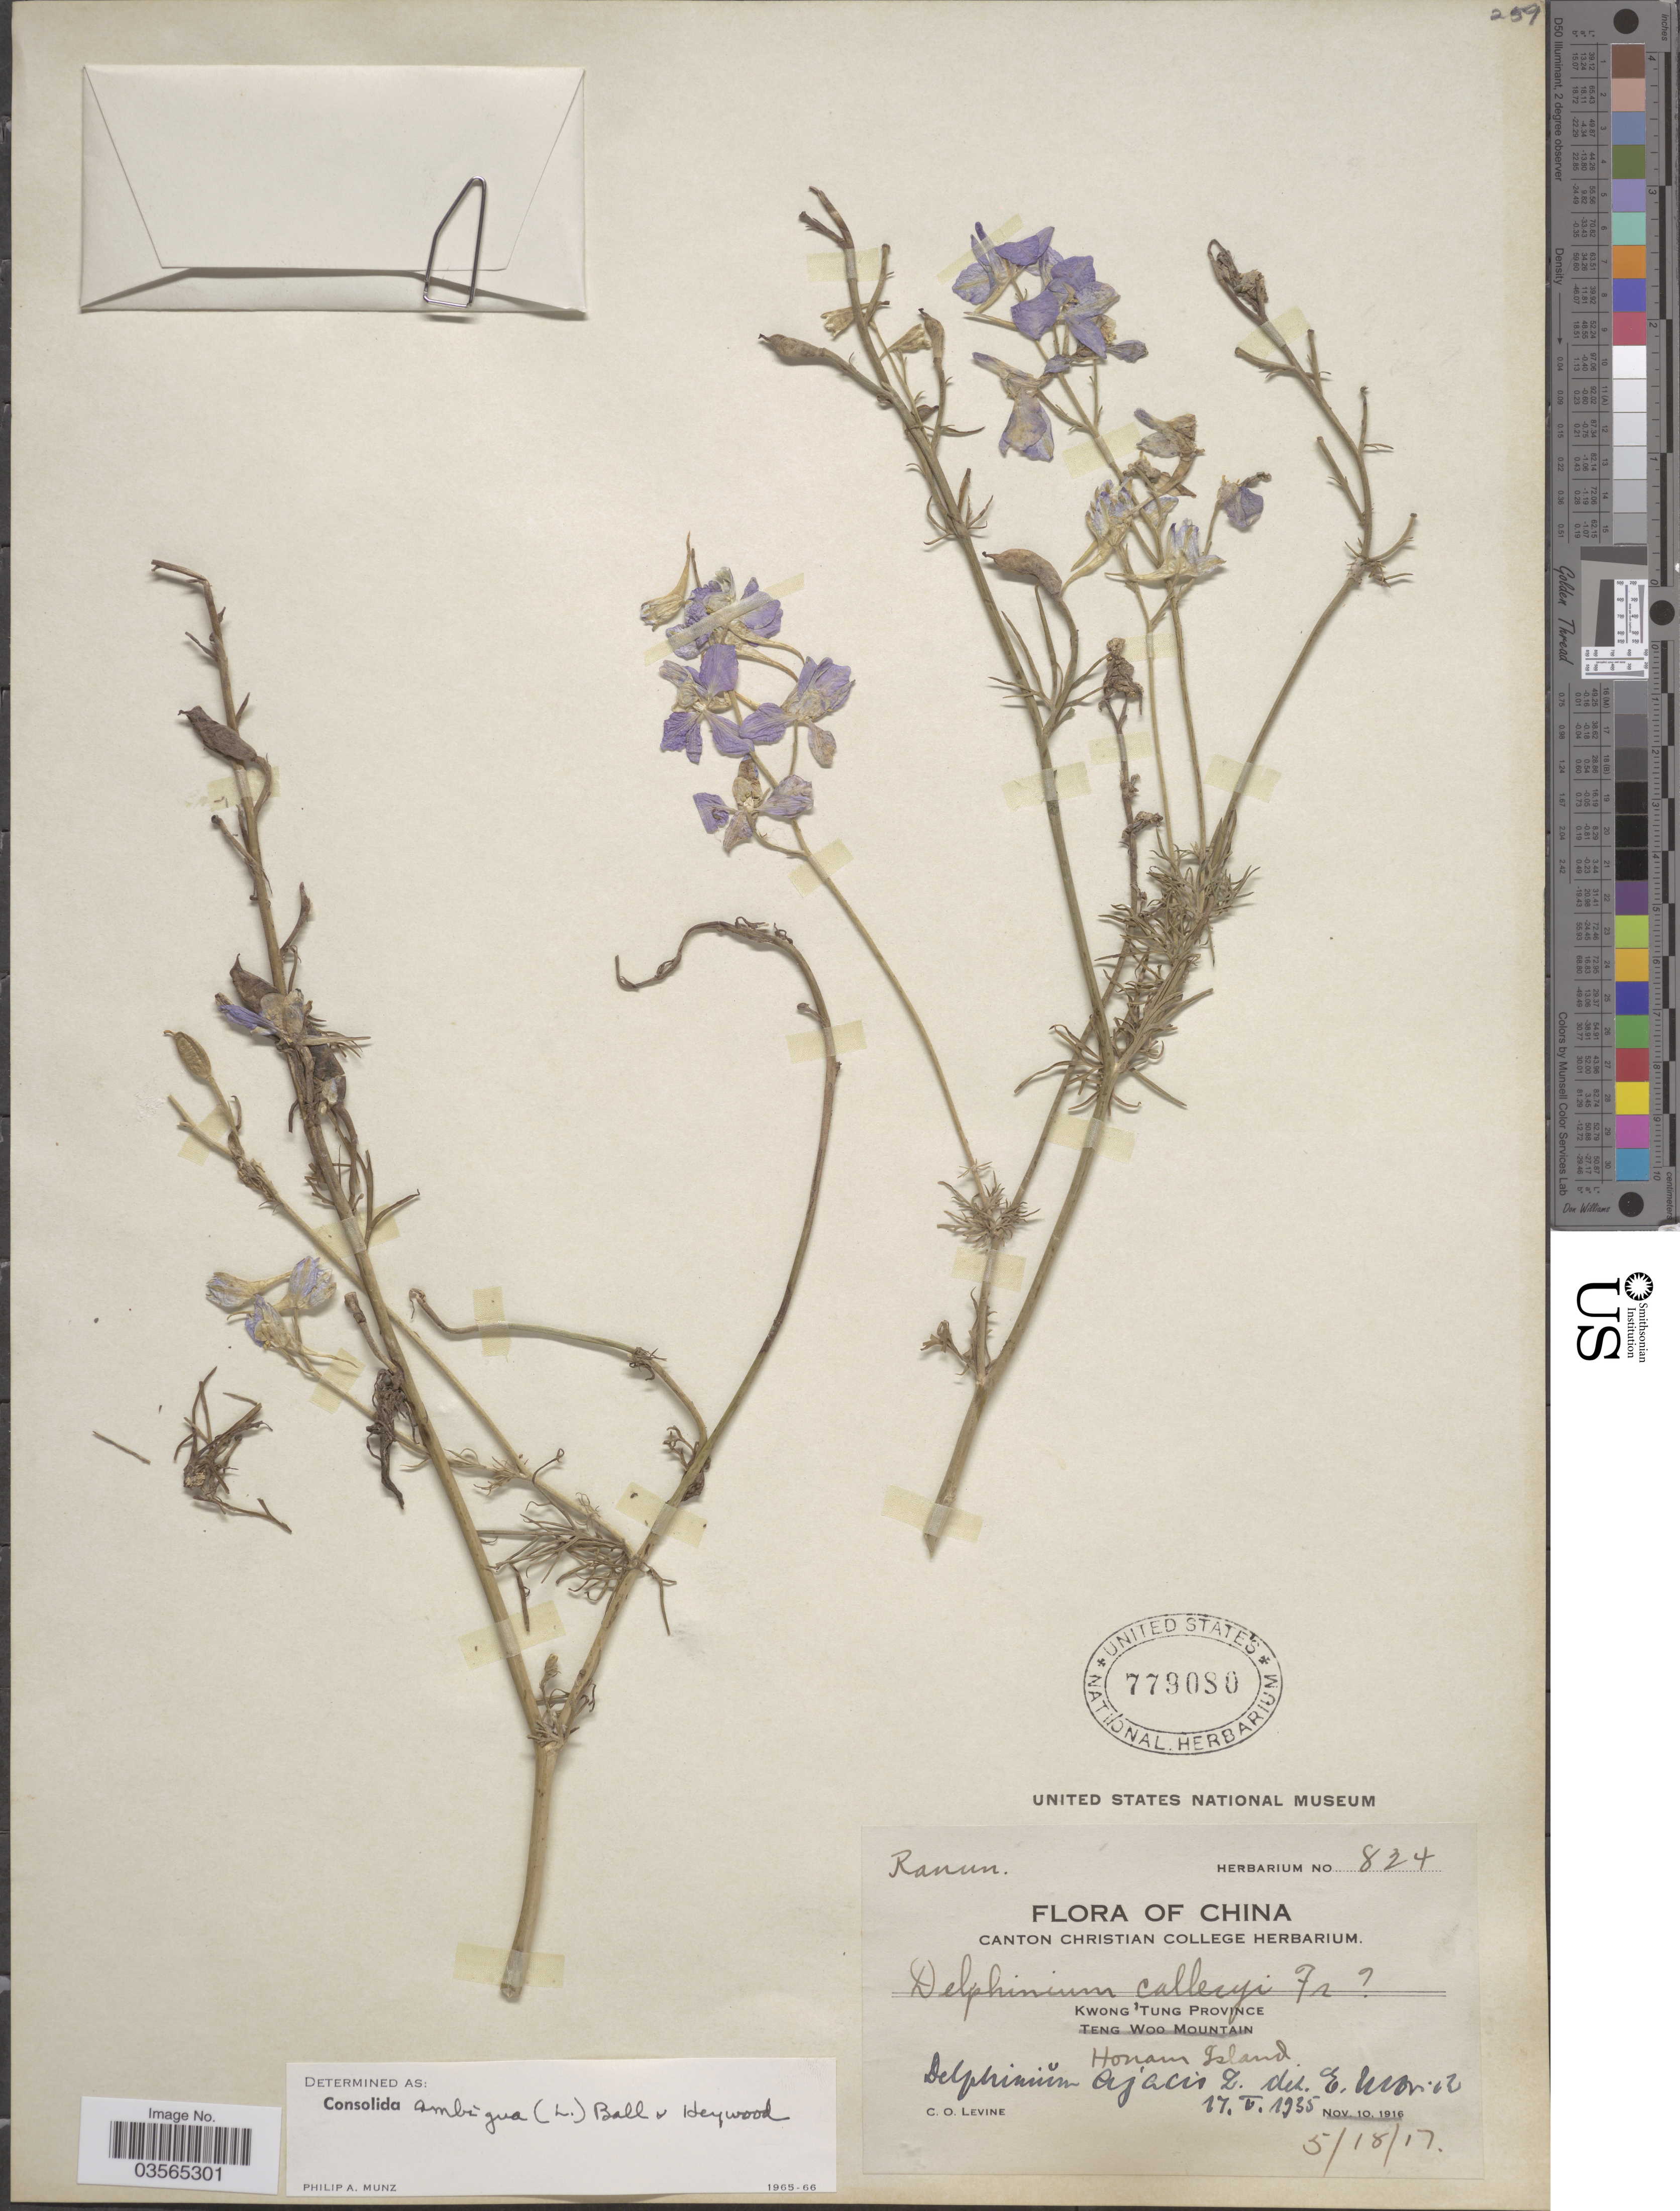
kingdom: Plantae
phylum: Tracheophyta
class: Magnoliopsida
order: Ranunculales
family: Ranunculaceae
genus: Delphinium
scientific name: Delphinium ambiguum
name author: L.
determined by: Strong, Mark T., (BOT), Smithsonian Institution - National Museum of Natural History (UNITED STATES)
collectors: C. O. Levine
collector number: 824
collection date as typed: Transcribed d/m/y: 18/5/17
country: China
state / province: Guangdong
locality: Kwong'Tung Province. Honam Island.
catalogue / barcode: US 779080